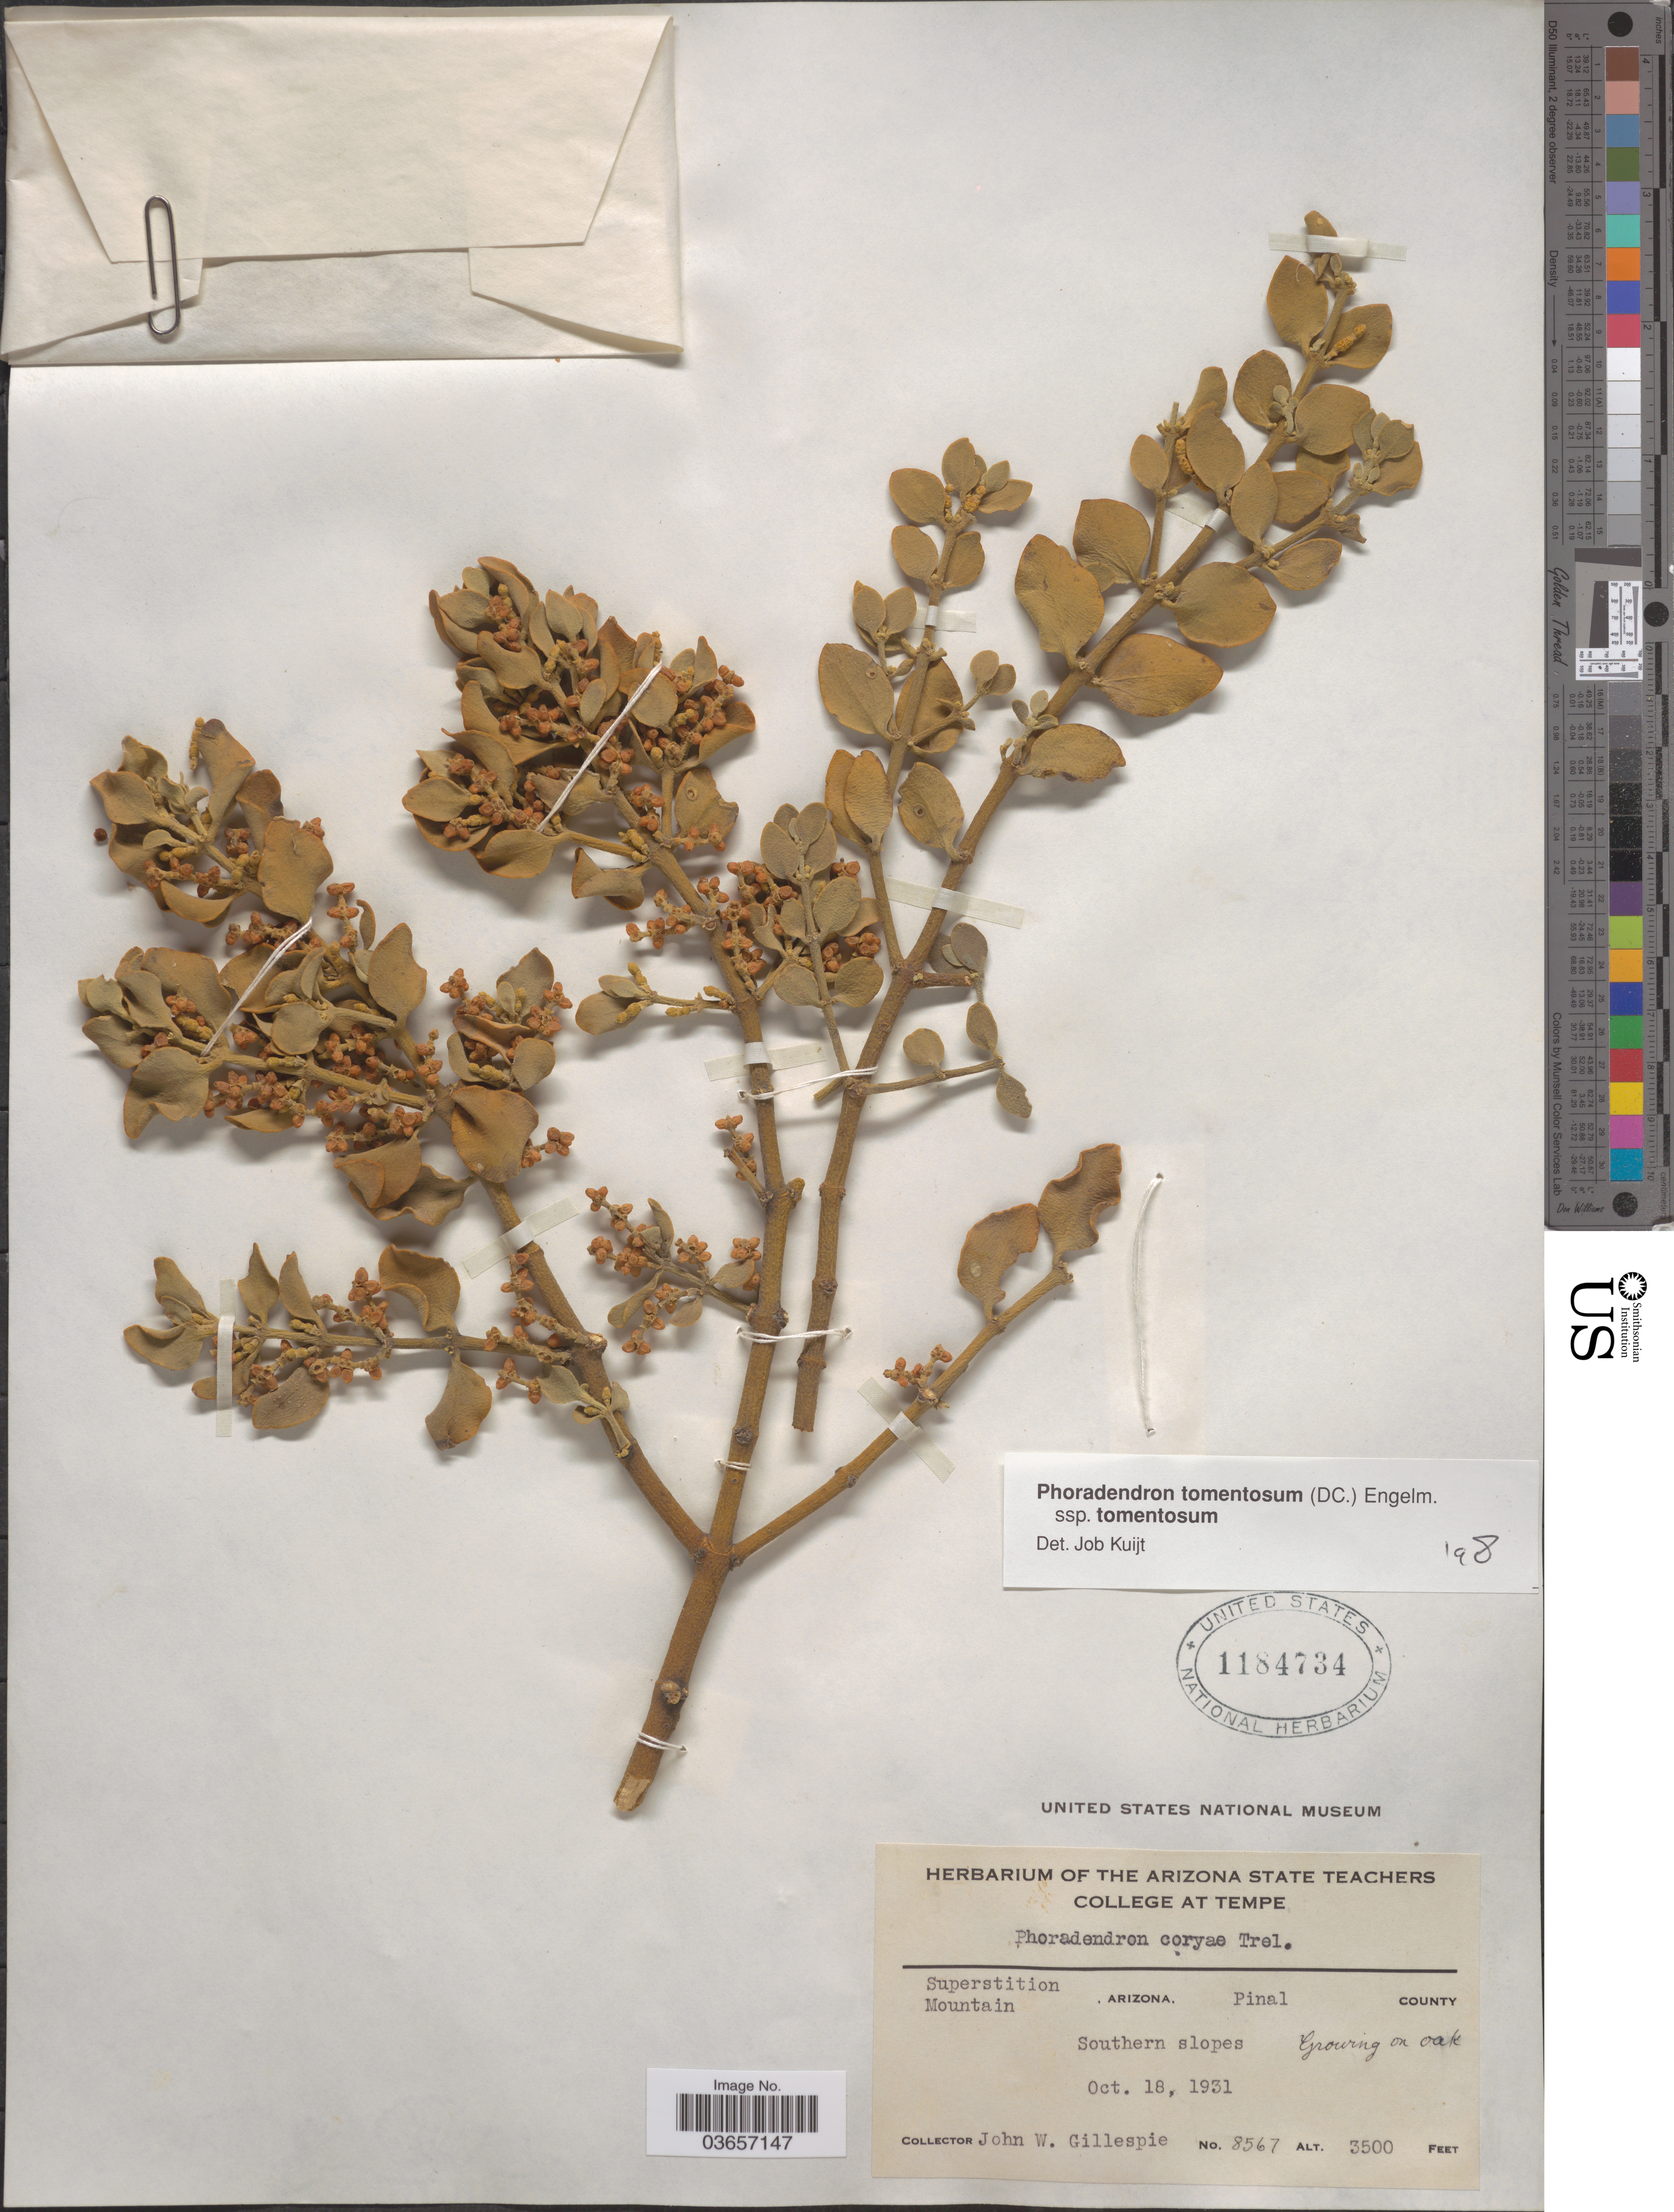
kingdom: Plantae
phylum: Tracheophyta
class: Magnoliopsida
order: Santalales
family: Viscaceae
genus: Phoradendron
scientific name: Phoradendron tomentosum subsp. tomentosum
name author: DC.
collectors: J. W. Gillespie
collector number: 8567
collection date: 1931-10-18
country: United States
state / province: Arizona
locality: Superstition Mountain. Pinal County. Southern slopes.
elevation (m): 1067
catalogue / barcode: US 1184734